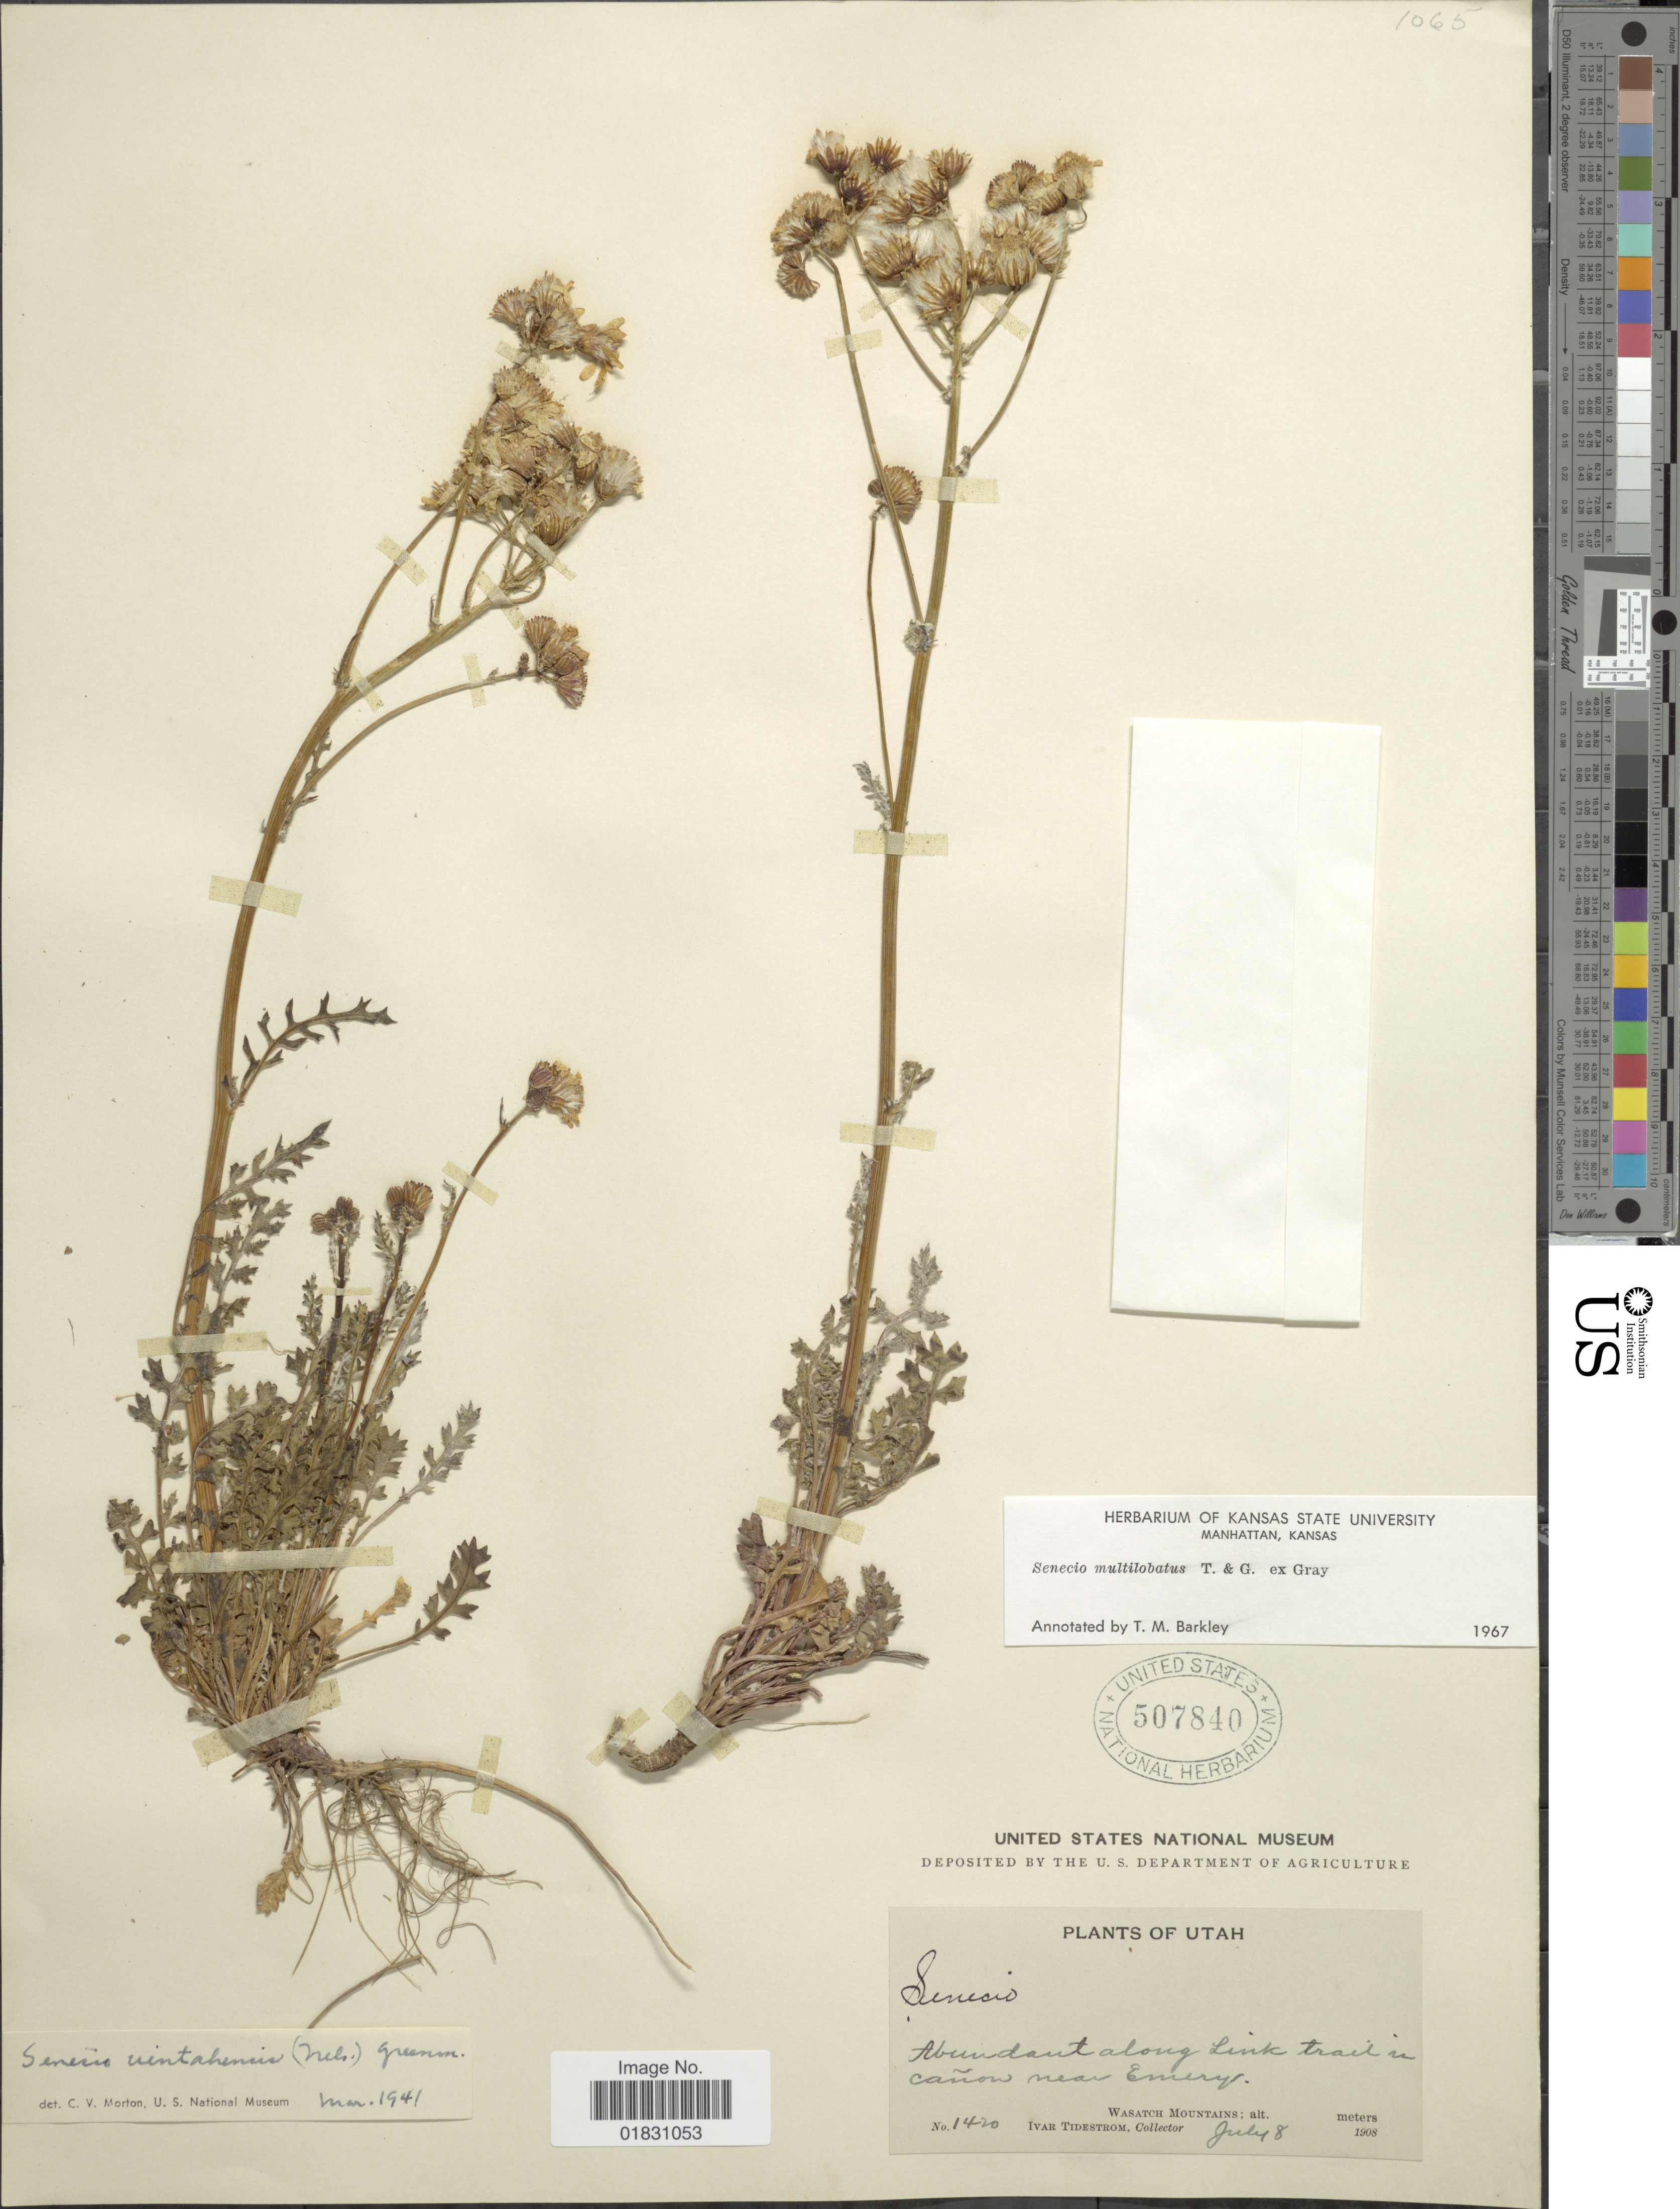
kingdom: Plantae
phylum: Tracheophyta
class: Magnoliopsida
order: Asterales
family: Asteraceae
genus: Packera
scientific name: Packera multilobata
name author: (Torr. & A. Gray) W.A. Weber & Á. Löve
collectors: I. F. Tidestrom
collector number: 1420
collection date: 1908-07-08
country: United States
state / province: Utah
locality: Abundant along Link trail in canon near Emery, Wasatch Mountains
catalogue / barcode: US 507840